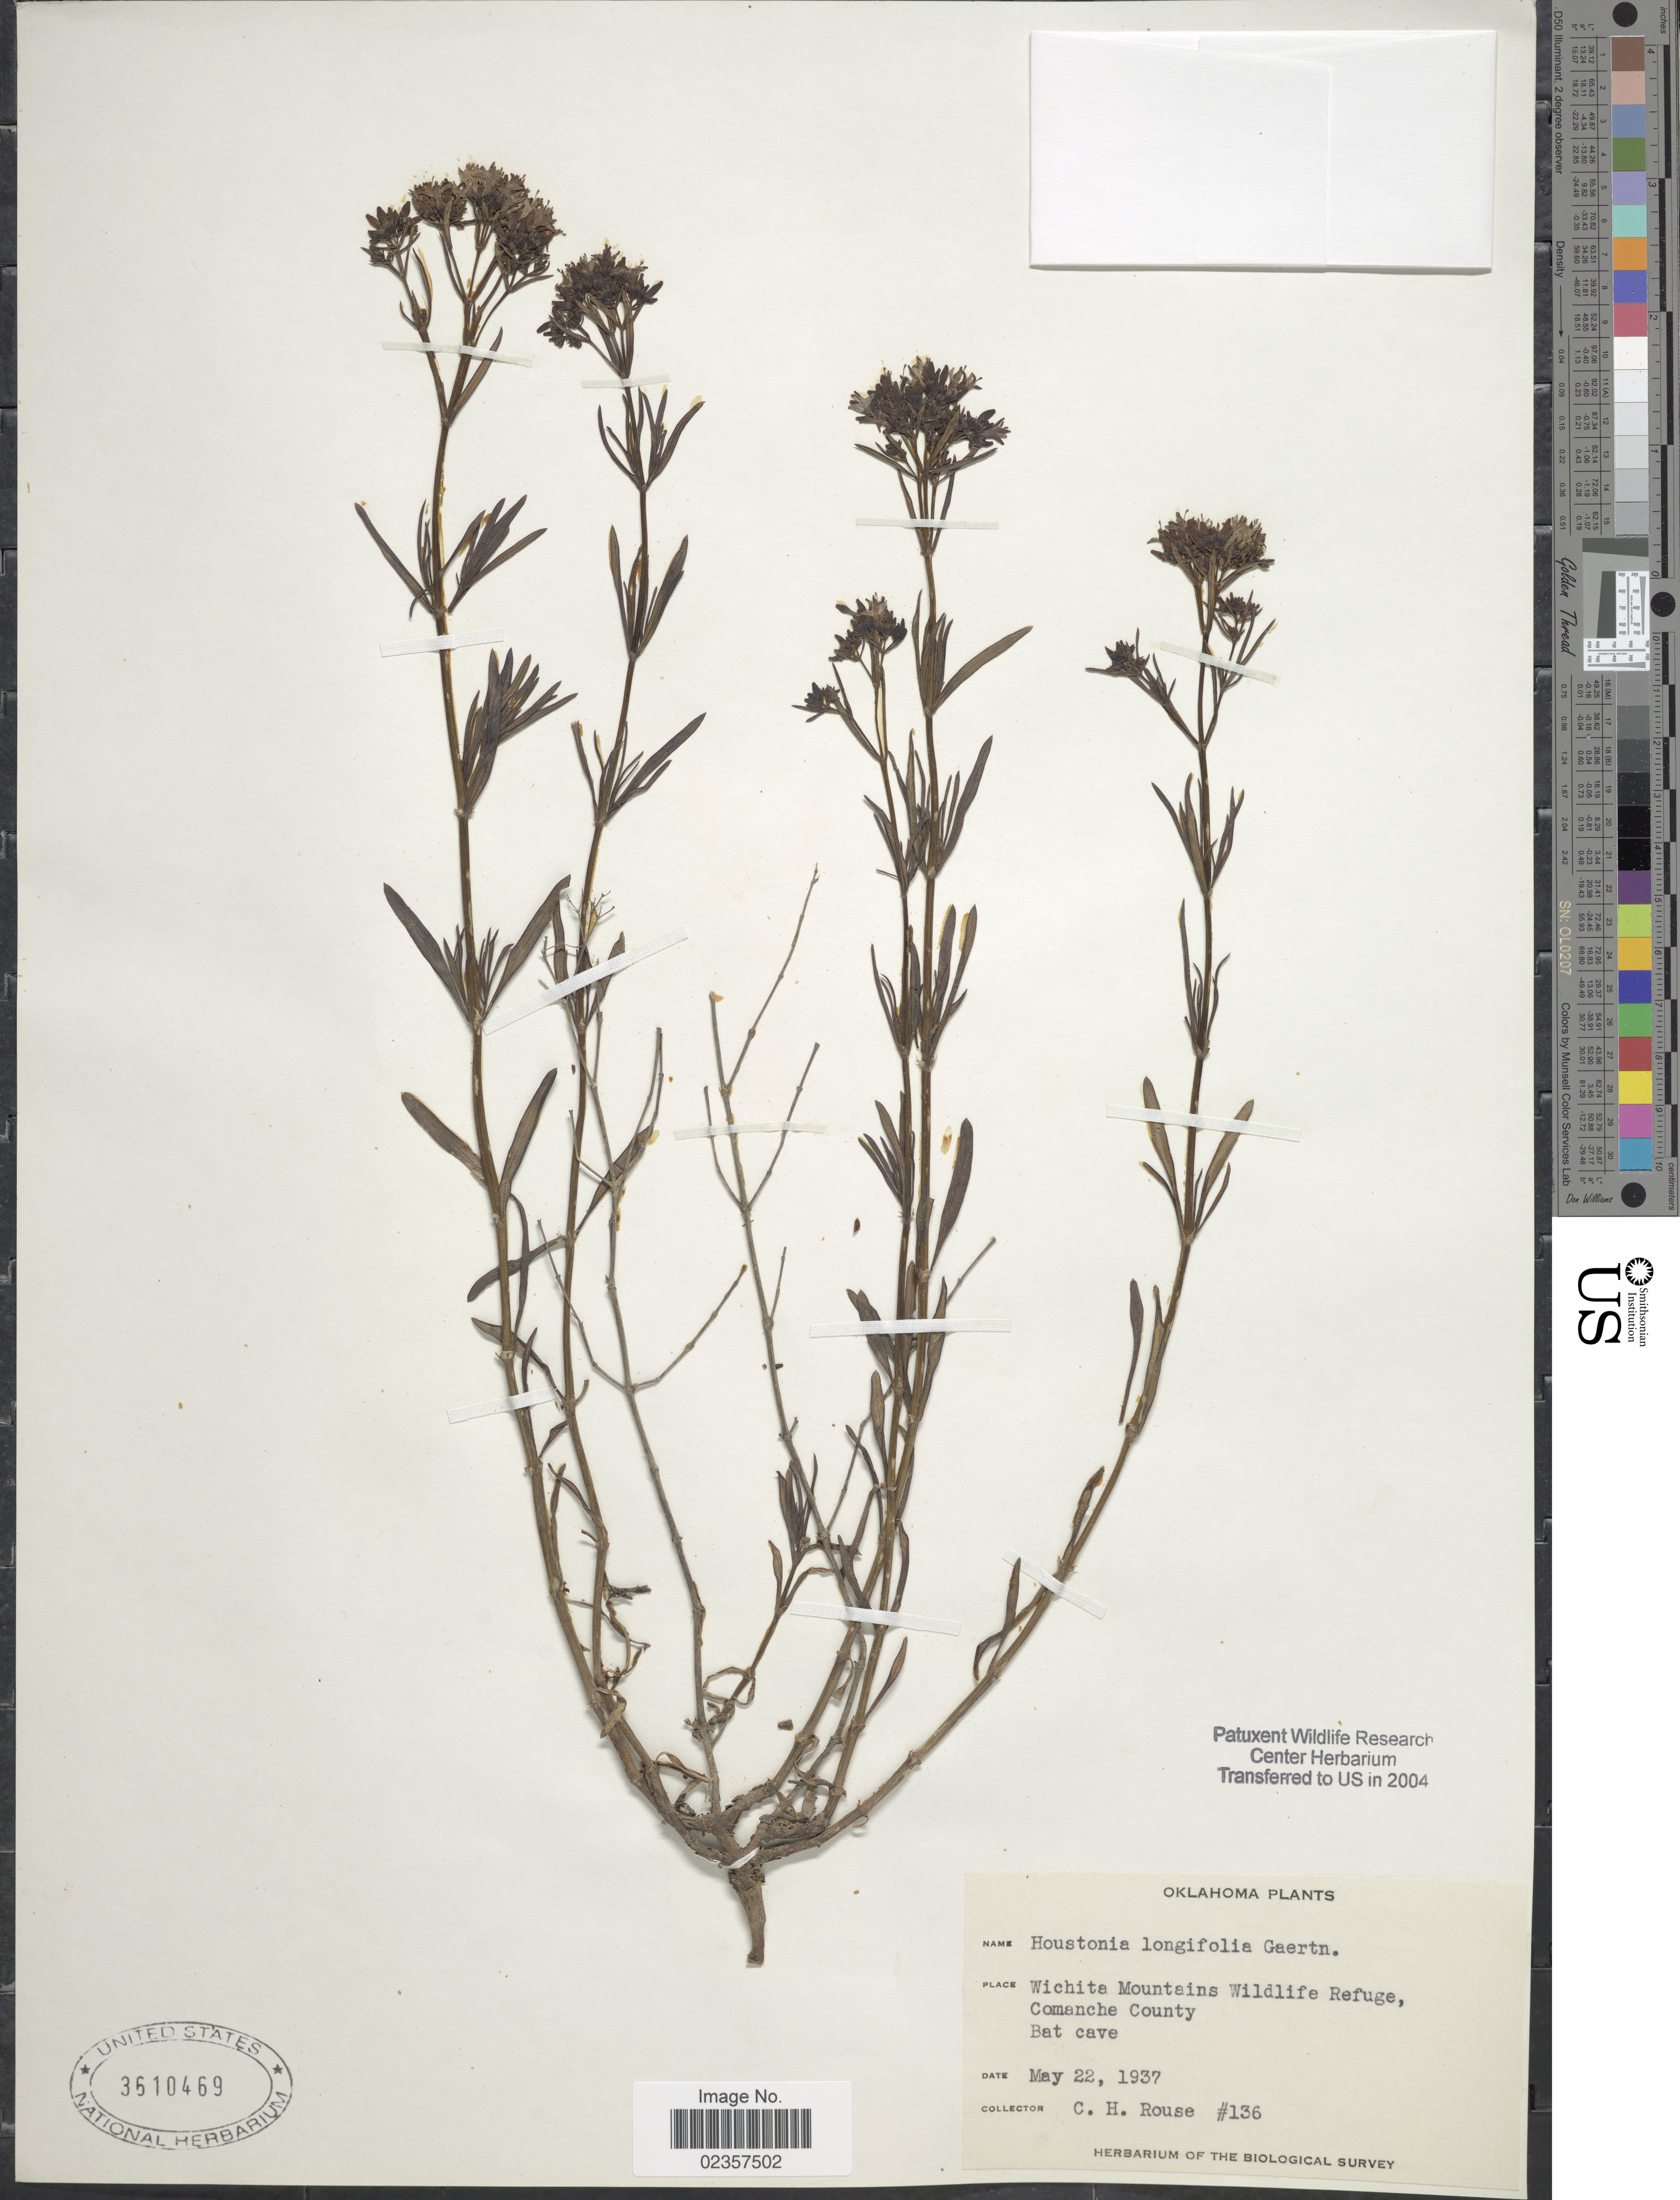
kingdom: Plantae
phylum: Tracheophyta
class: Magnoliopsida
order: Gentianales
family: Rubiaceae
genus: Houstonia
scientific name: Houstonia nigricans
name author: (Lam.) Fernald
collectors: C. Rouse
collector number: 136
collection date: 1937-05-22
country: United States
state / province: Oklahoma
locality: Wichita Mountains Wildlife Refuge, Comanche County. Bat Cave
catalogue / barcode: US 3610469